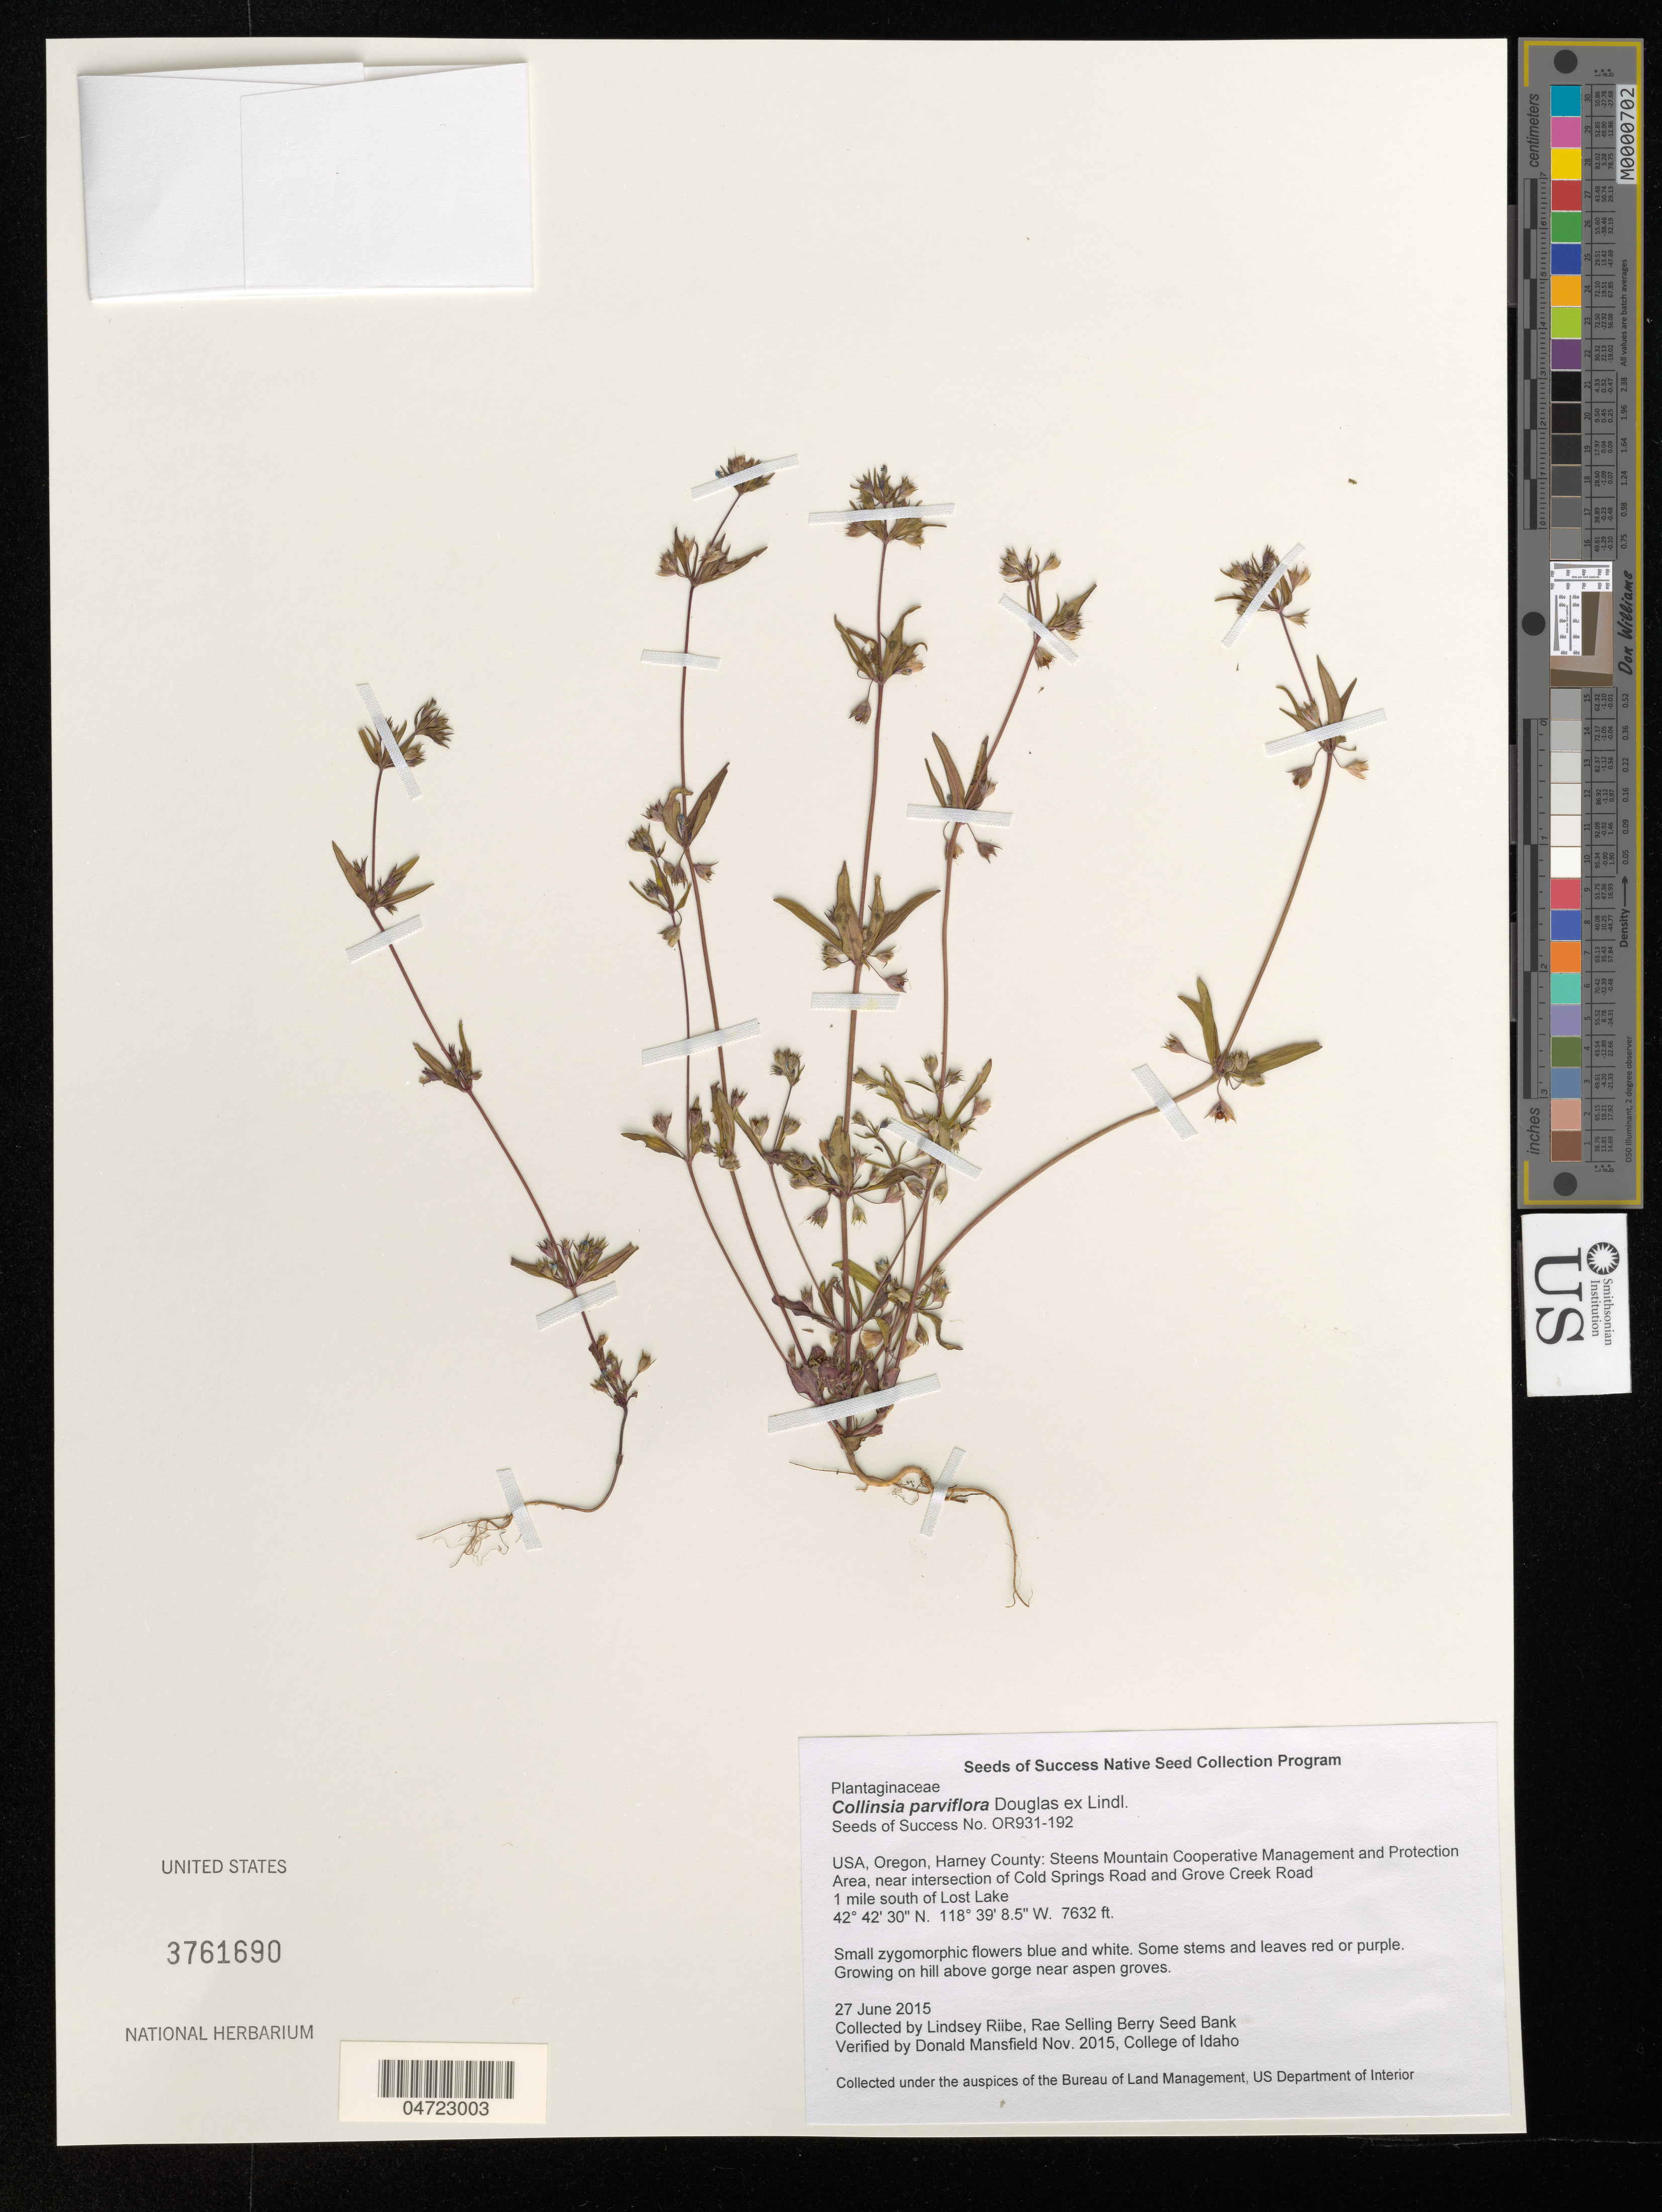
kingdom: Plantae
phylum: Tracheophyta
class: Magnoliopsida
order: Lamiales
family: Plantaginaceae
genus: Collinsia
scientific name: Collinsia parviflora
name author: Douglas ex Lindl.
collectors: L. Riibe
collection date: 2015-06-27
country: United States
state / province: Oregon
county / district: Harney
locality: Harney County: Steens Mountain Cooperative Management and Protection Area, near intersection of Cold Springs Road and Grove Creek Road. 1 mile south of Lost Lake.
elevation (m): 2326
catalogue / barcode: US 3761690